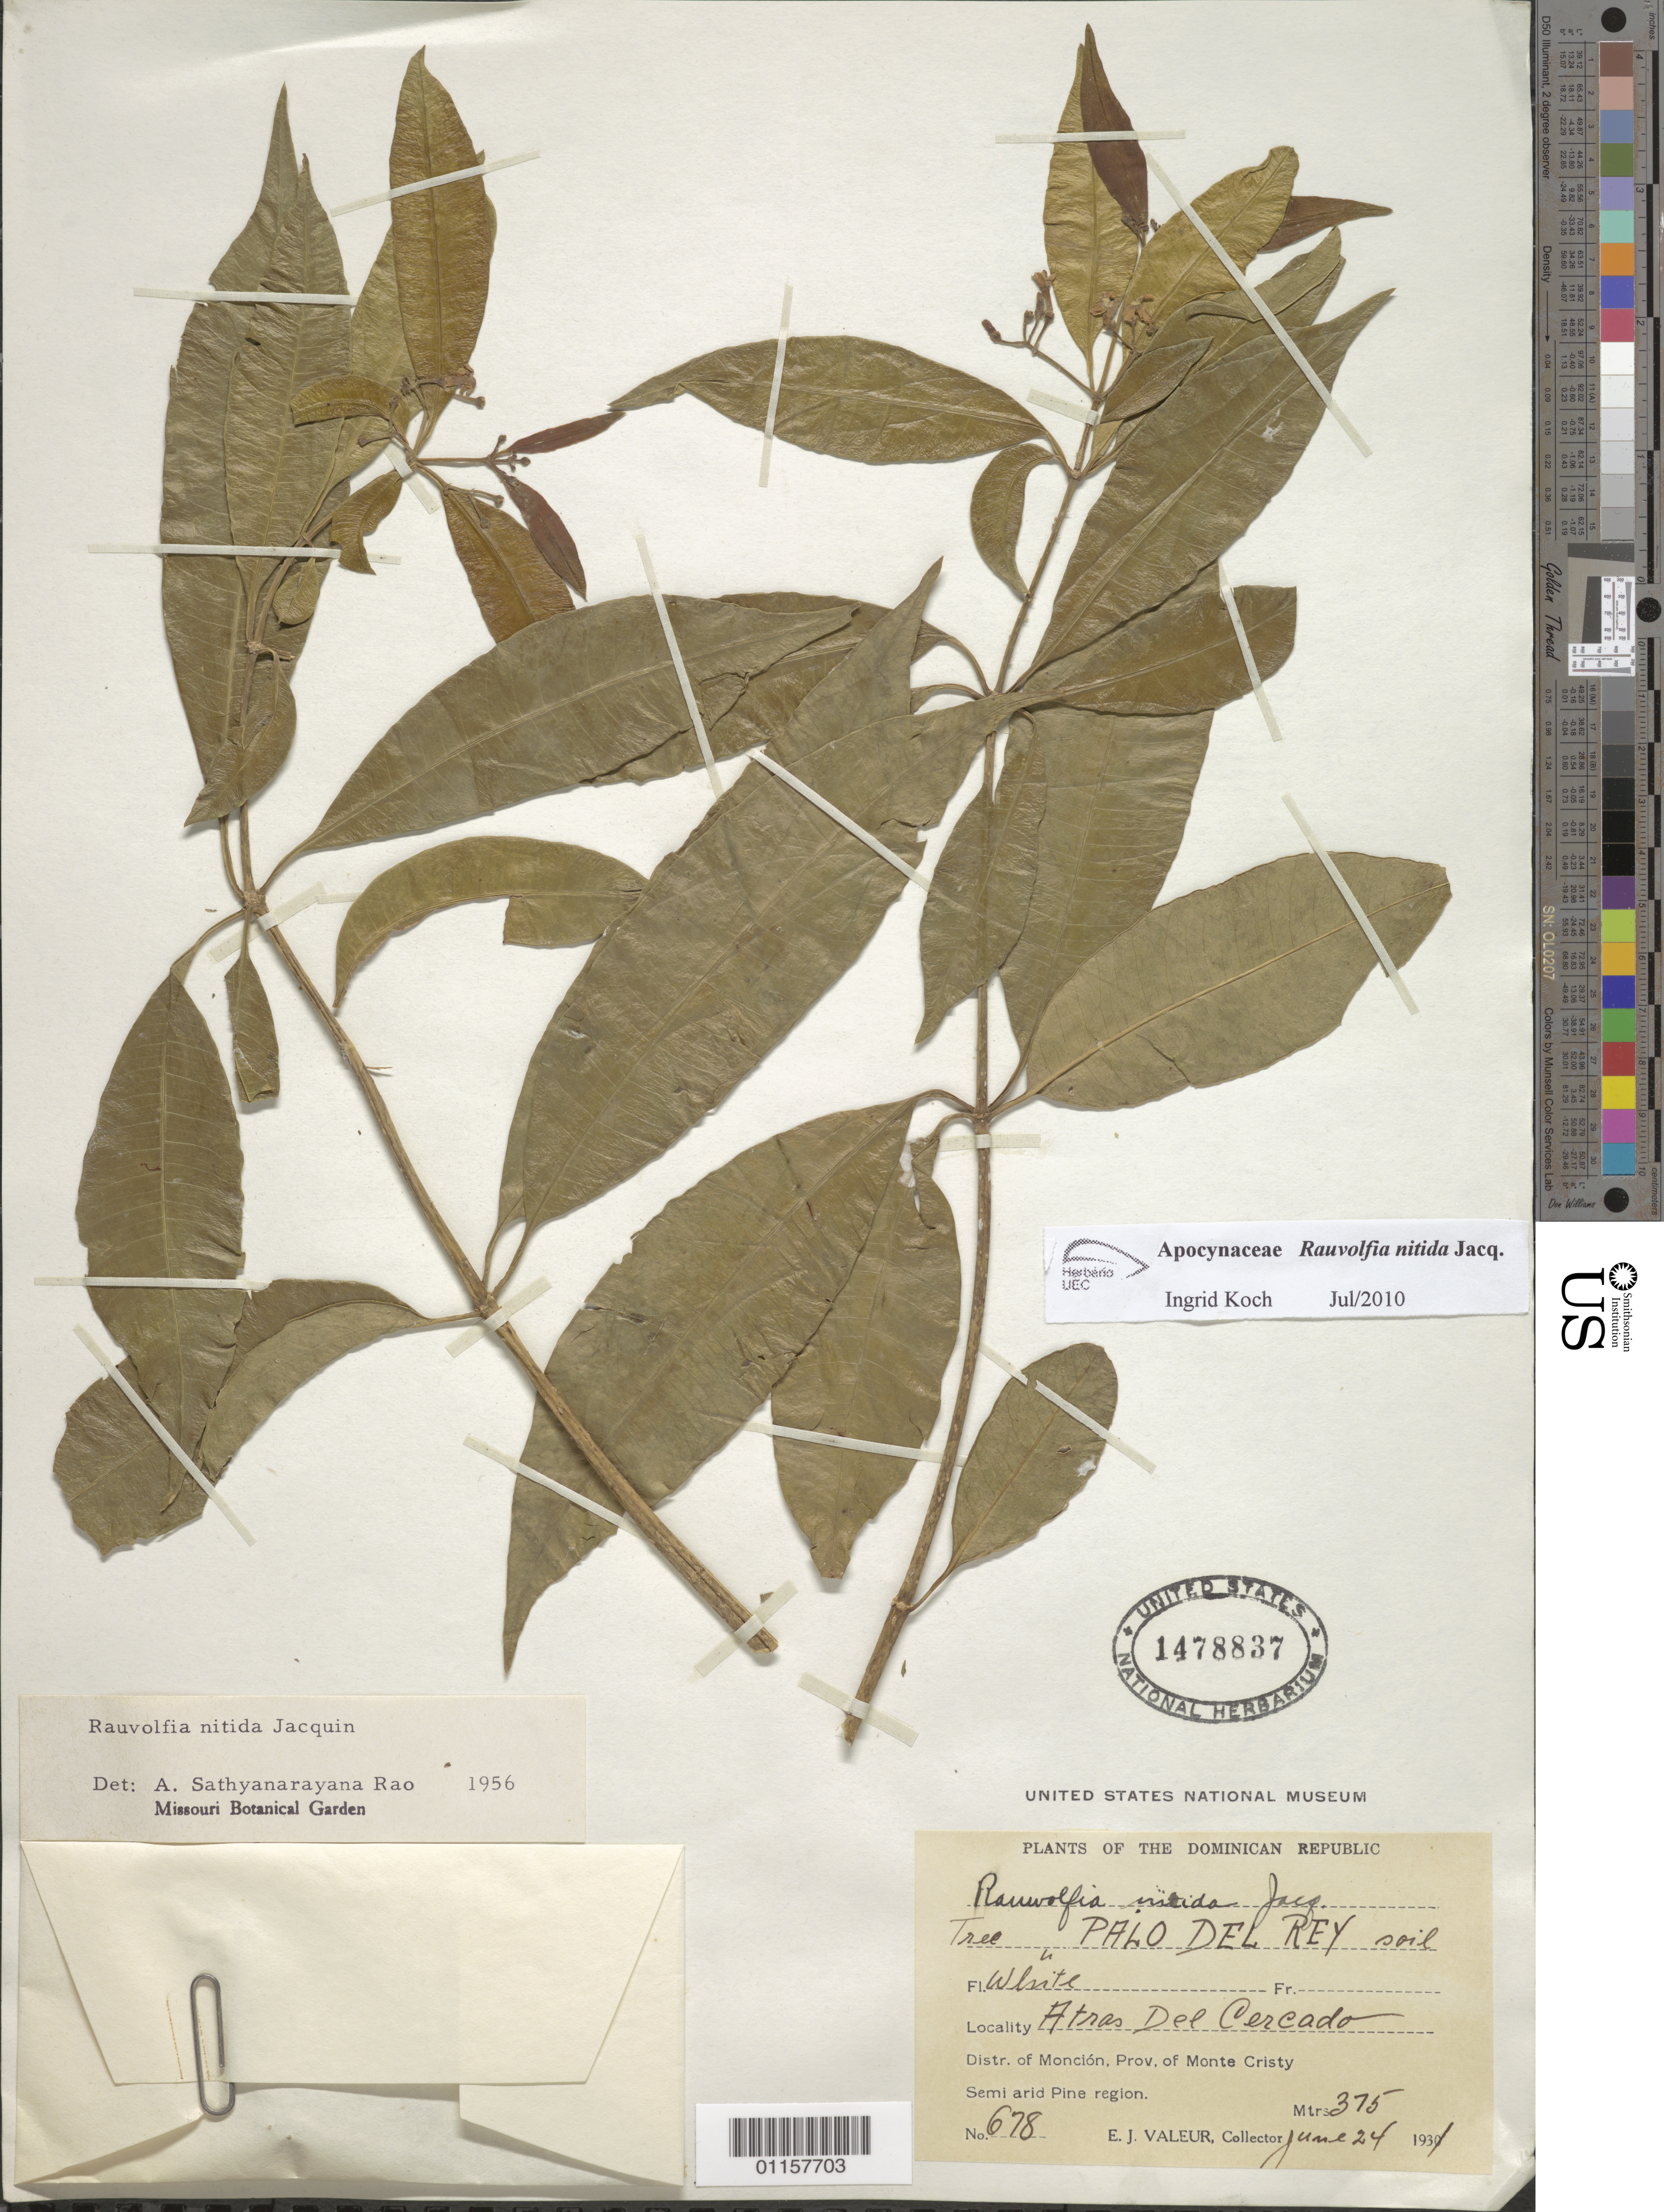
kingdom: Plantae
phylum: Tracheophyta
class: Magnoliopsida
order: Gentianales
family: Apocynaceae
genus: Rauvolfia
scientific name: Rauvolfia nitida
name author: Jacq.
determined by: Koch, I.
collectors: E. Valeur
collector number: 678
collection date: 1931-06-24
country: Dominican Republic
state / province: Monte Cristi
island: Hispaniola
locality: Distr. of Monción, atras Del Cercado.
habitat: Semi-arid pine region.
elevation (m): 375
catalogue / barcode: US 1478837